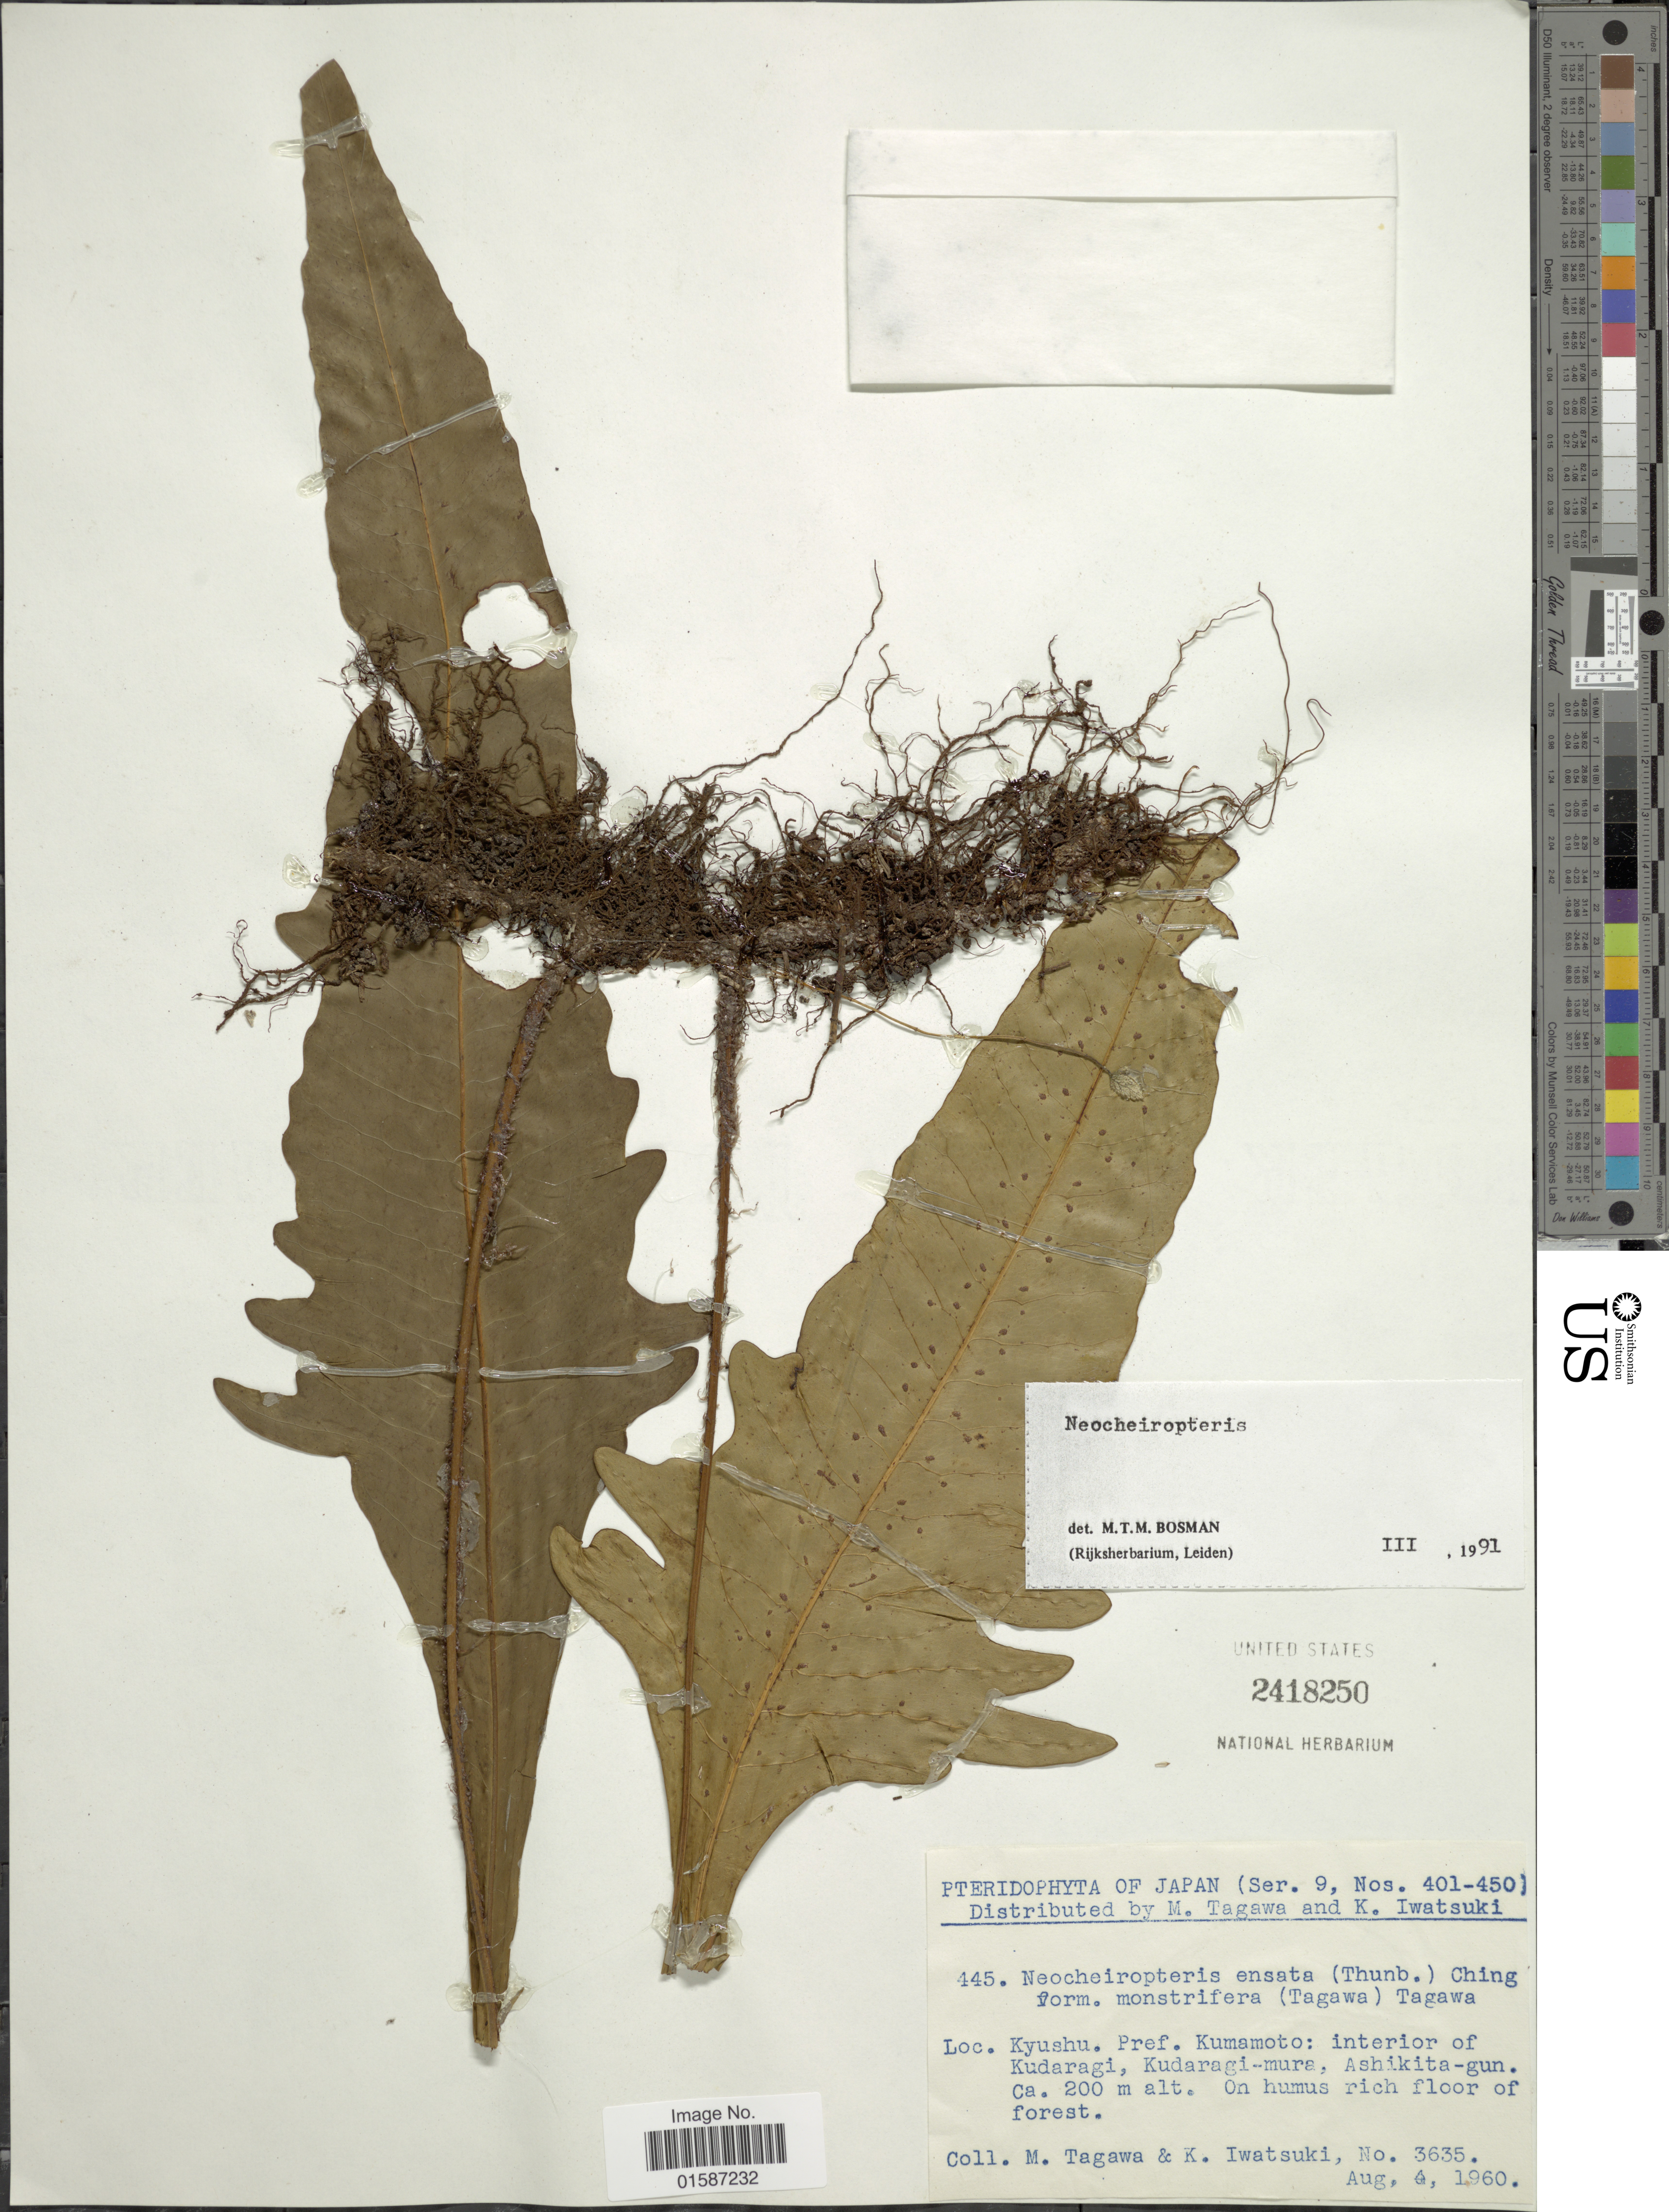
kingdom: Plantae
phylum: Tracheophyta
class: Polypodiopsida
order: Polypodiales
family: Polypodiaceae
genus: Neolepisorus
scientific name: Neolepisorus ensatus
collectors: M. Tagawa & K. Iwatsuki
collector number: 3635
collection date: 1960-08-04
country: Japan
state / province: Kumamoto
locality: Kyushu, Pref. Kumamoto: interior of Kudaragi, Kudaragi-mura, Ashikita-gun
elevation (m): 200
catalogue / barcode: US 2418250